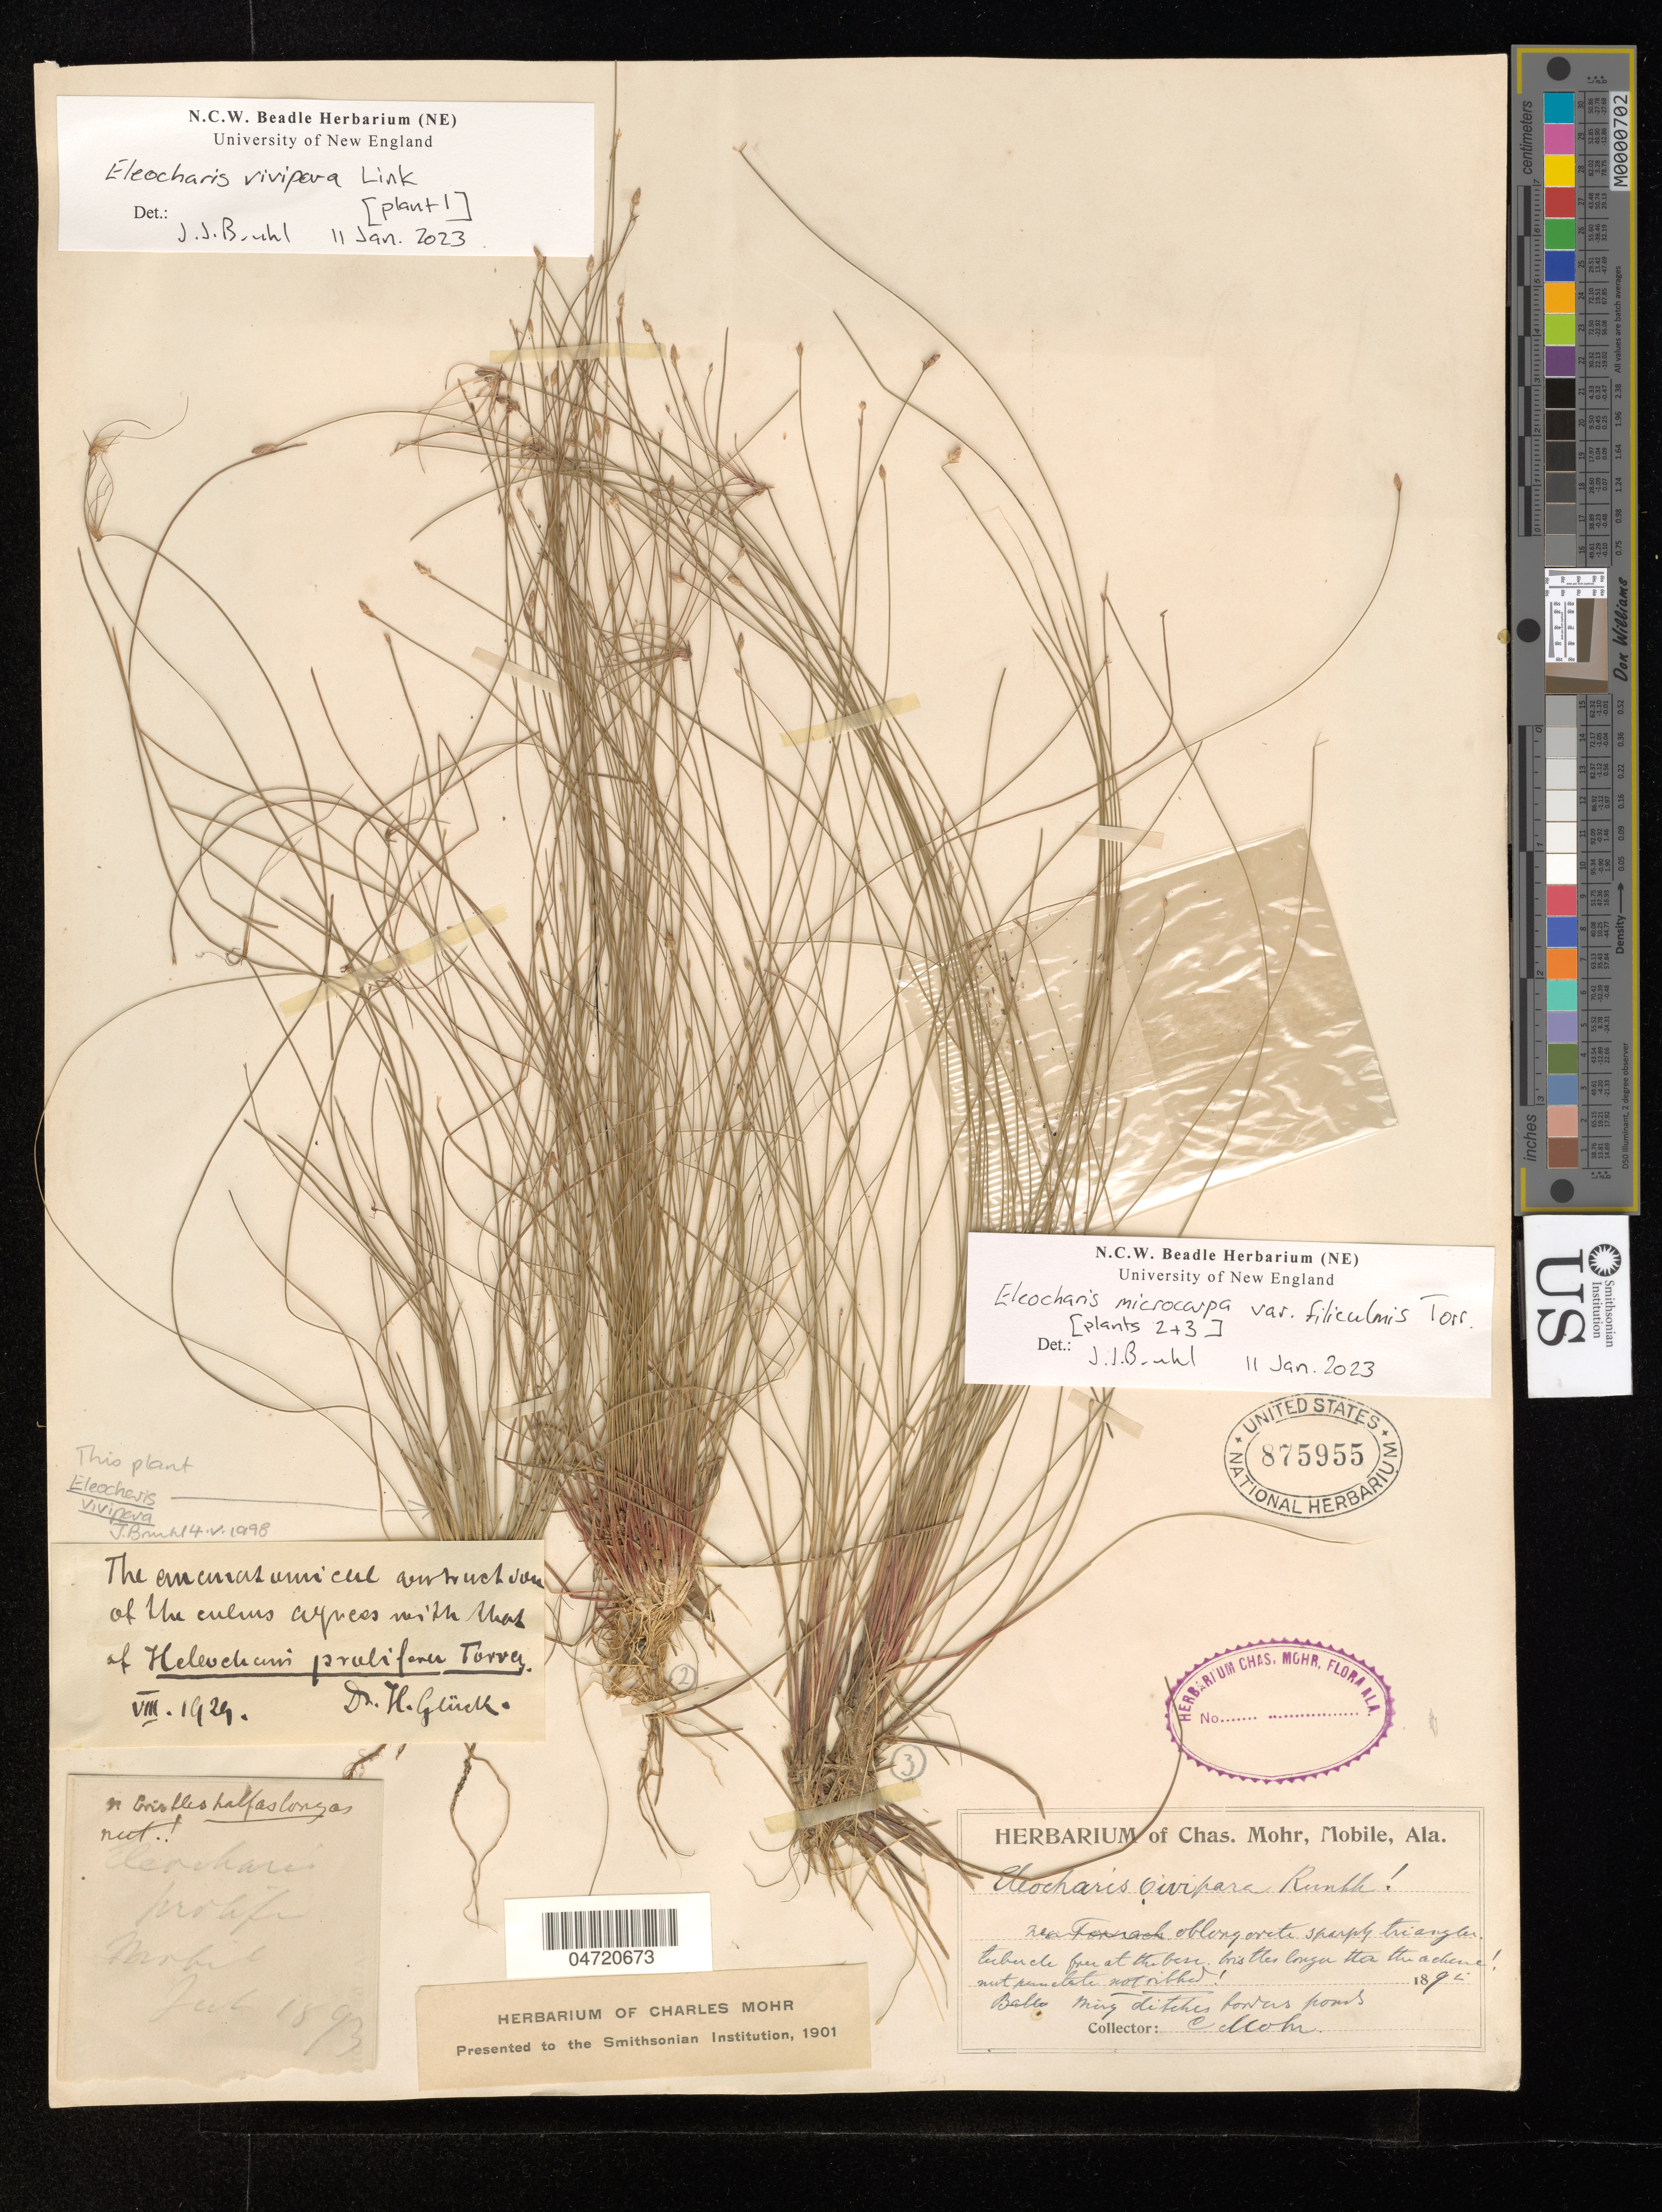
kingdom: Plantae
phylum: Tracheophyta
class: Liliopsida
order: Poales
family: Cyperaceae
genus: Eleocharis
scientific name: Eleocharis microcarpa var. filiculmis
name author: Torr.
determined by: Bruhl, J. J., (NE), University of New England (AUSTRALIA)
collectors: C. T. Mohr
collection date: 1893-07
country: United States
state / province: Alabama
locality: Mobile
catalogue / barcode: US 875955